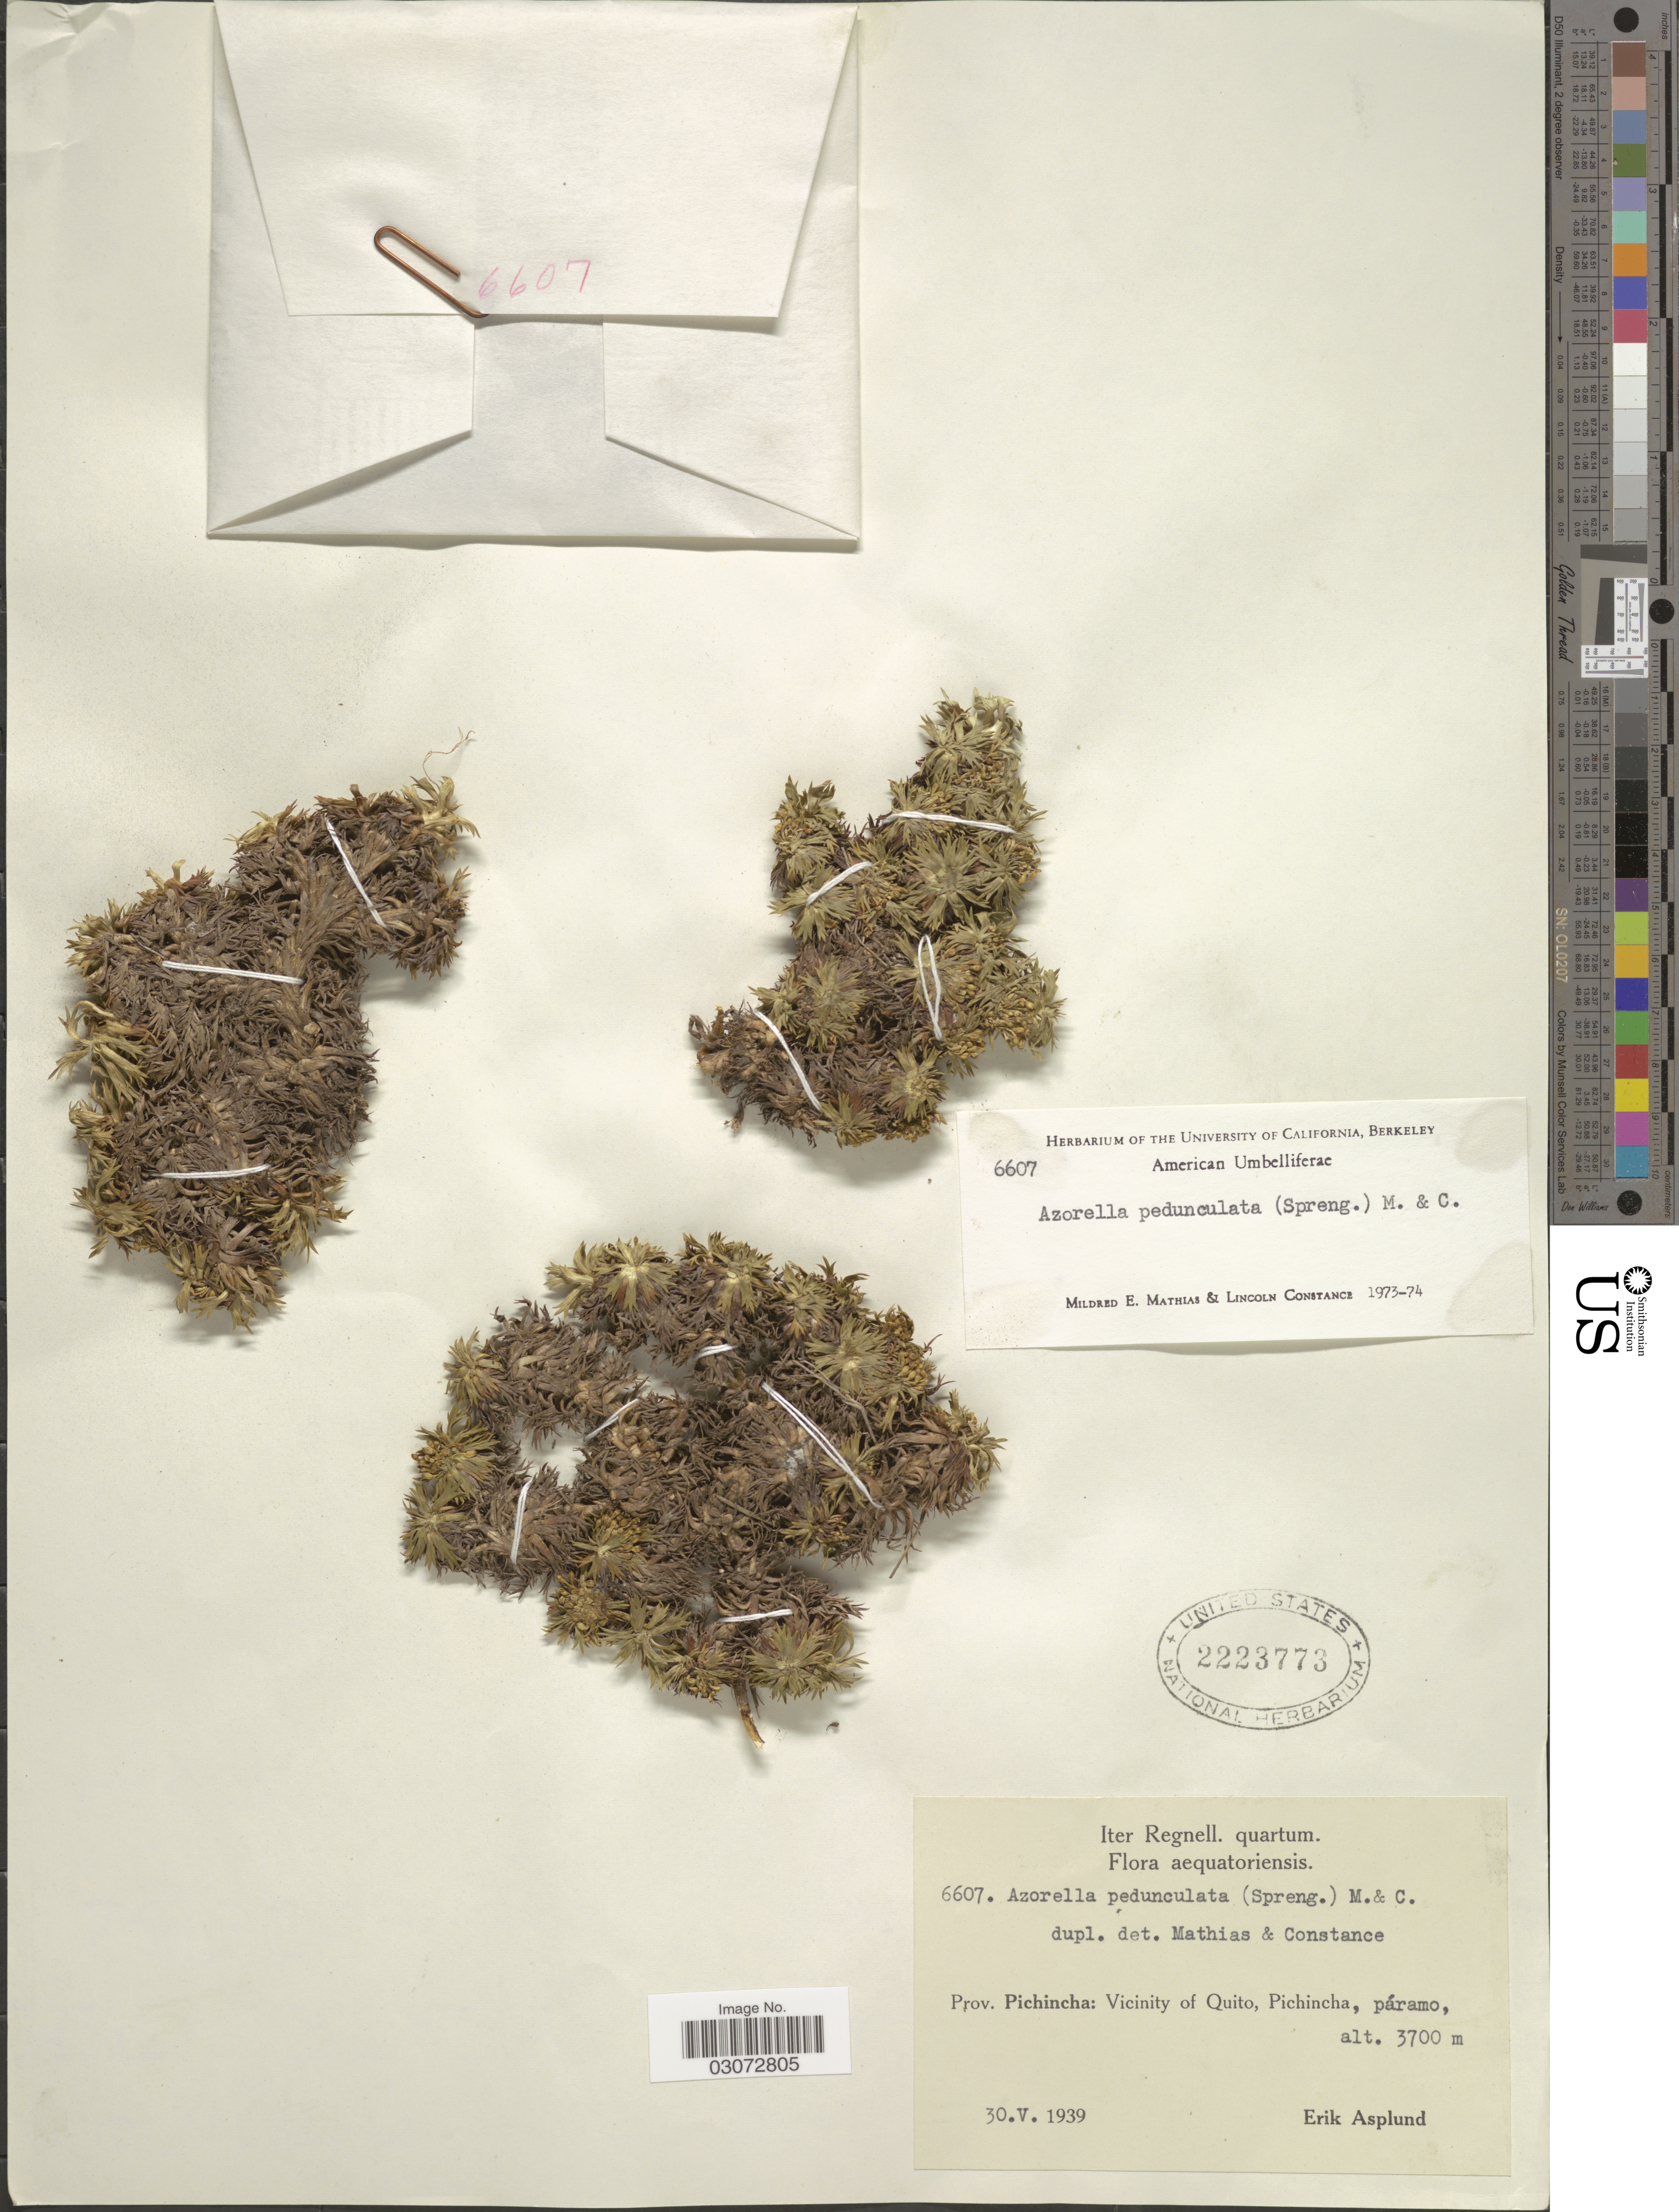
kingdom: Plantae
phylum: Tracheophyta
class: Magnoliopsida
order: Apiales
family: Apiaceae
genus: Azorella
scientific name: Azorella pedunculata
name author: (Spreng.) Mathias & Constance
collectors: E. Asplund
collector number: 6607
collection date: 1939-05-30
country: Ecuador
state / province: Pichincha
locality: Vicinity of Quito.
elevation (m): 3700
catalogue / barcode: US 2223773